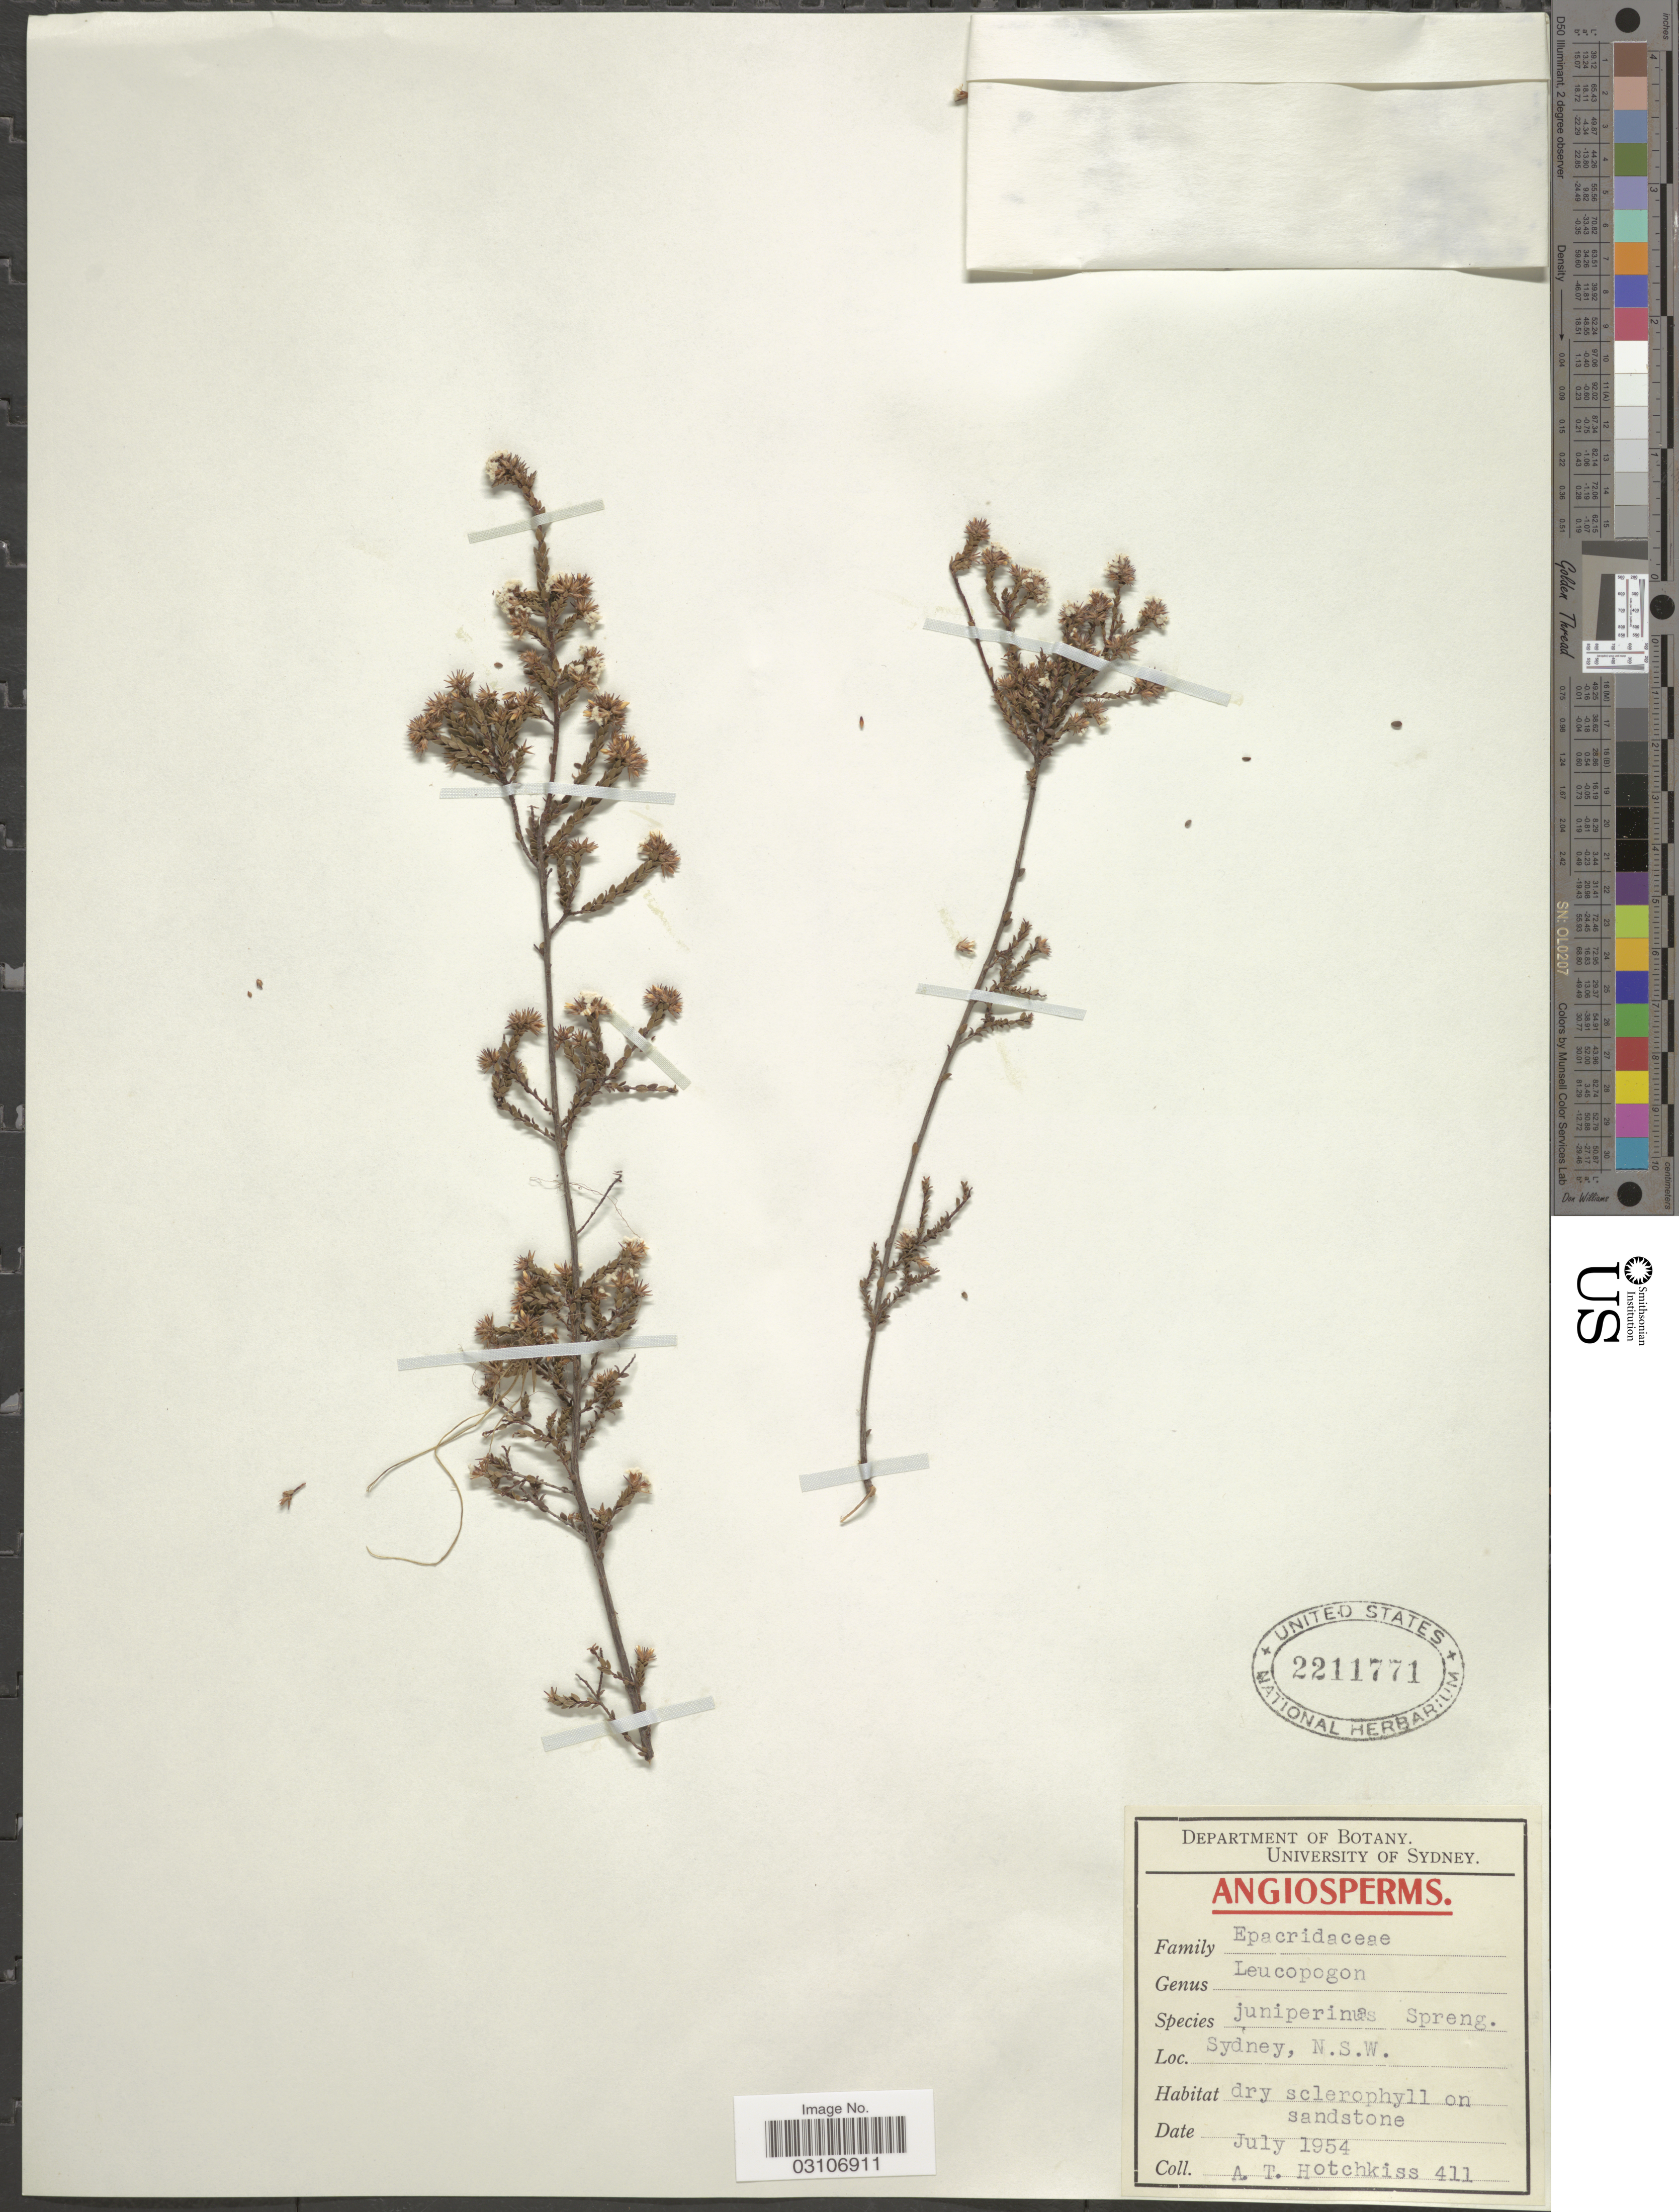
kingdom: Plantae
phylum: Tracheophyta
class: Magnoliopsida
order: Ericales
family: Ericaceae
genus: Leucopogon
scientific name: Leucopogon juniperinus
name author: R. Br.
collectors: A. Hotchkiss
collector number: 411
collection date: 1954-07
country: Australia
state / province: New South Wales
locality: Sydney.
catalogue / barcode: US 2211771